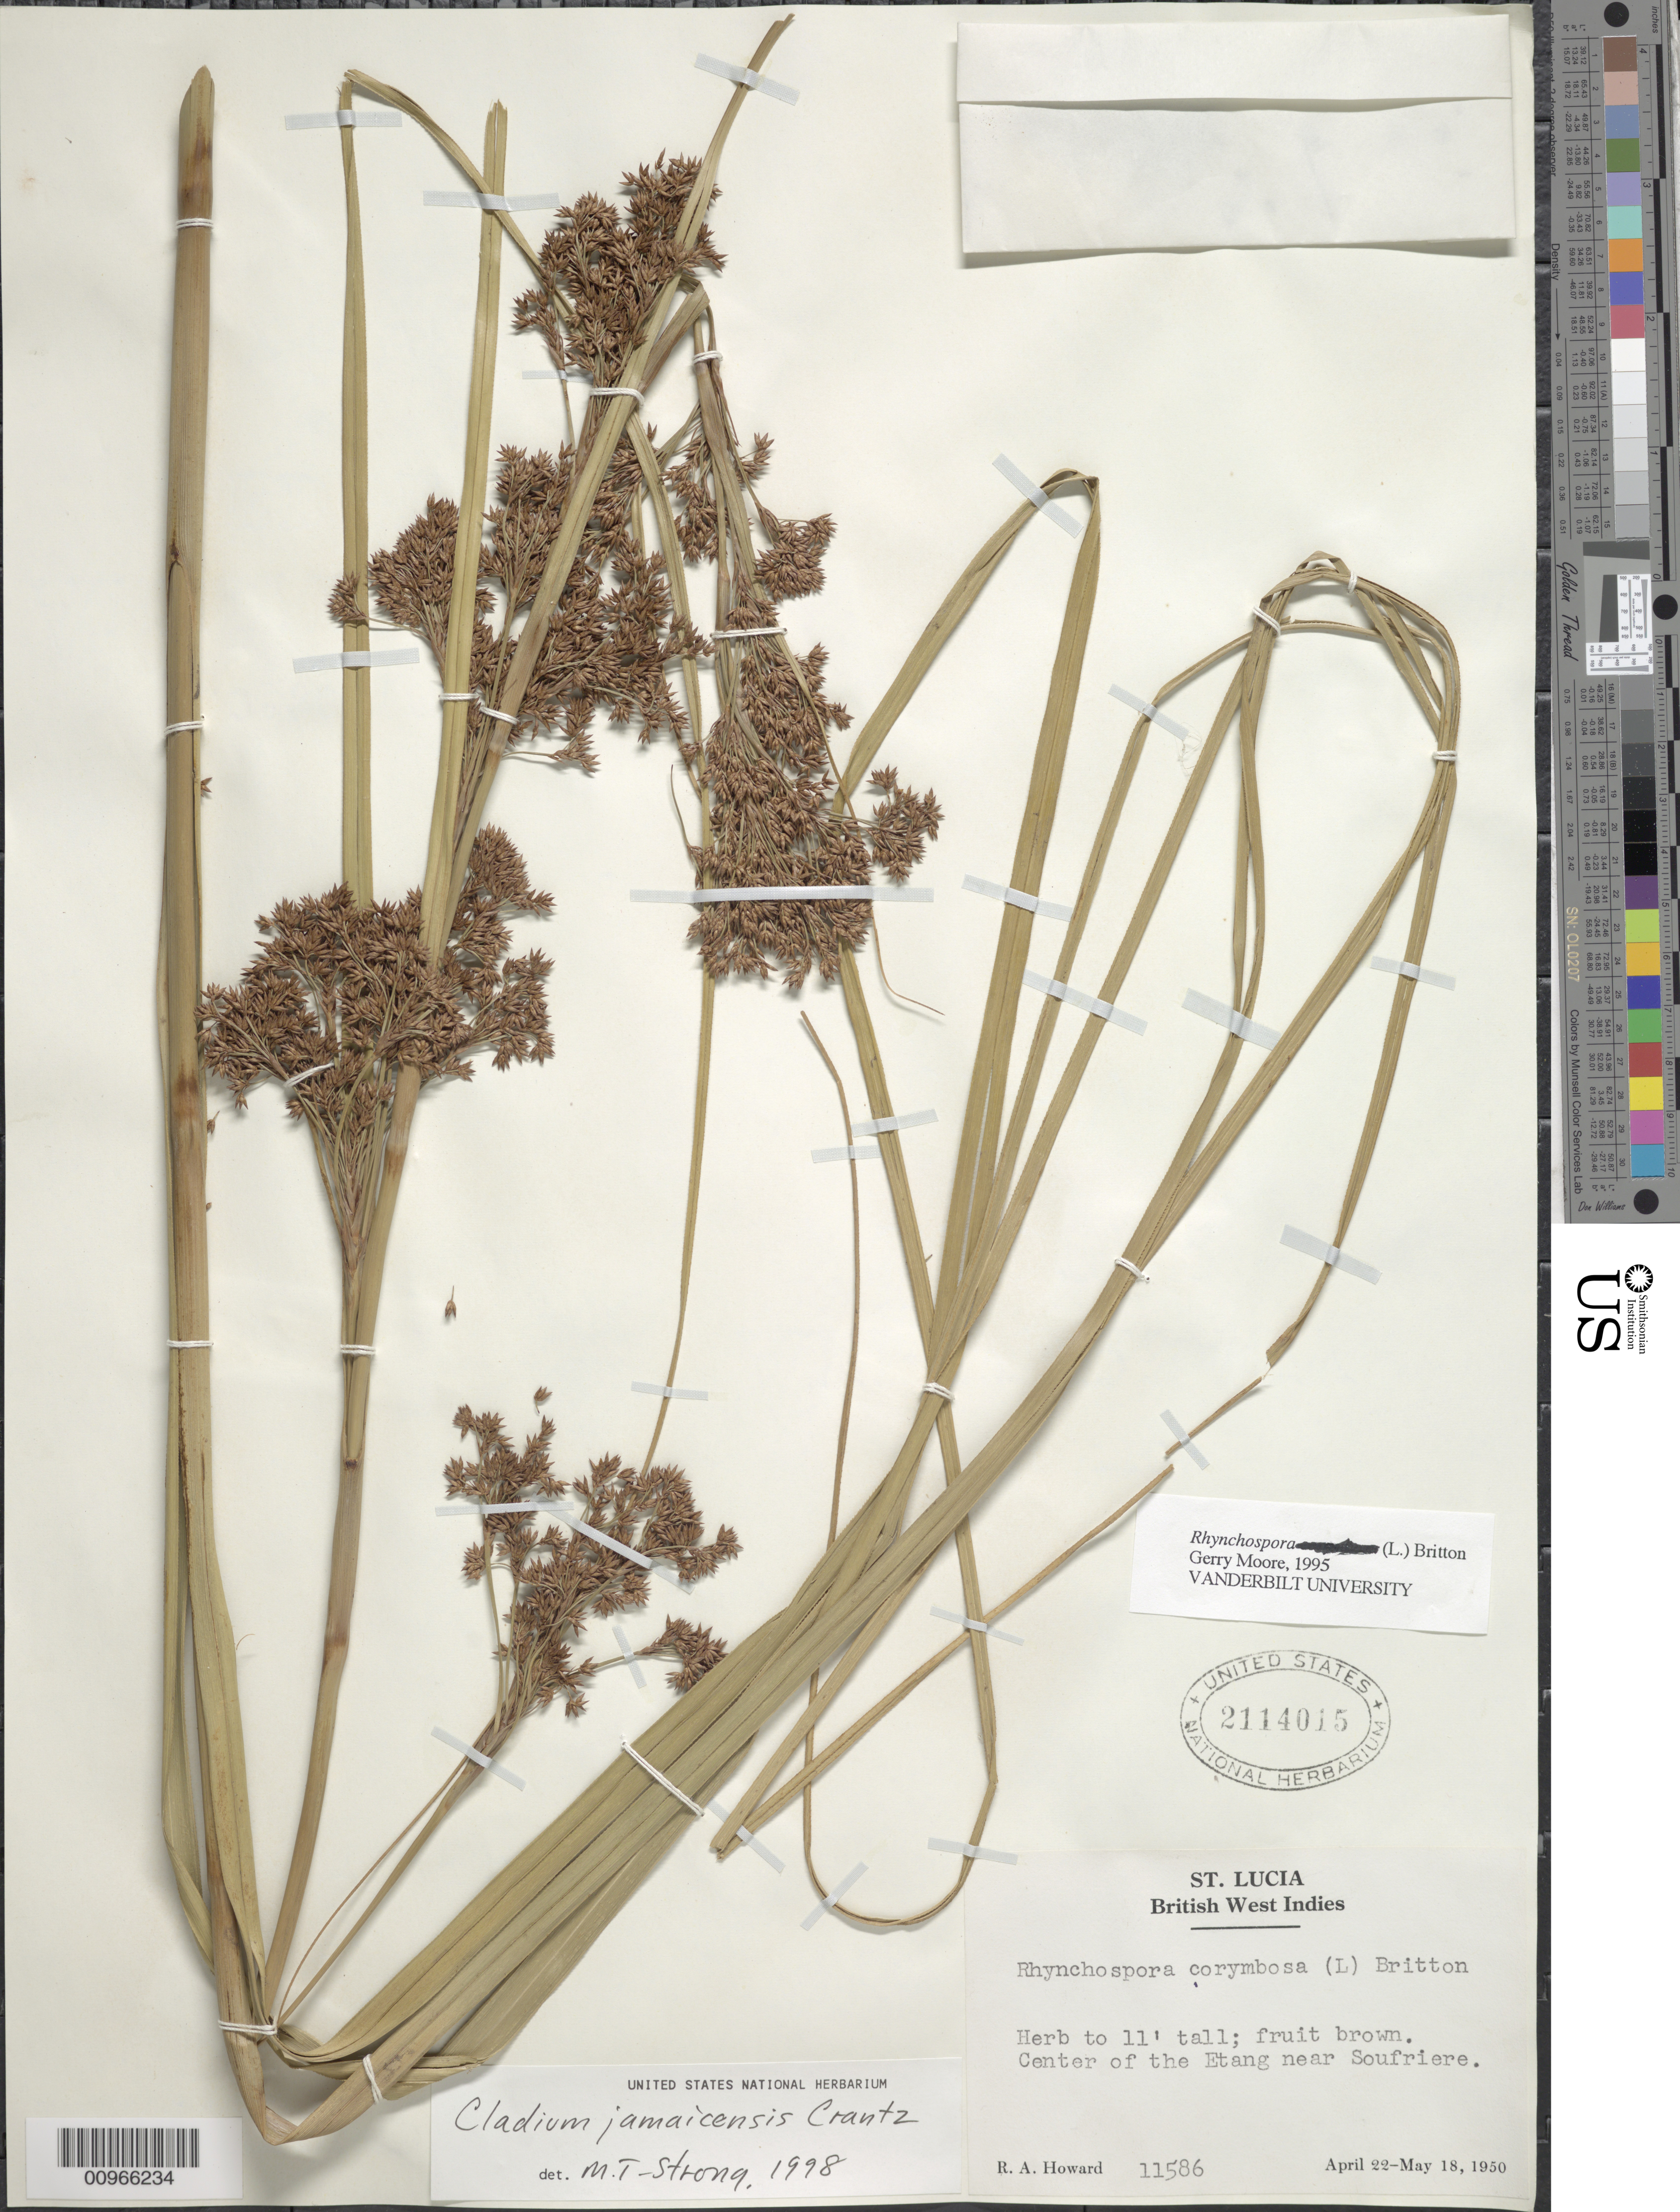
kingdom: Plantae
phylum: Tracheophyta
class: Liliopsida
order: Poales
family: Cyperaceae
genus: Cladium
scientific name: Cladium jamaicense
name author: Crantz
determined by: Strong, M. T., (US), Smithsonian Institution - National Museum of Natural History (UNITED STATES)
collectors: R. A. Howard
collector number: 11586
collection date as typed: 22 Apr 1950 to 18 May 1950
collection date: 1950-04-22/1950-05-18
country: St. Lucia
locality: Center of the Etang, near Soufriere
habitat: Center of swamp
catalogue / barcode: US 2114015